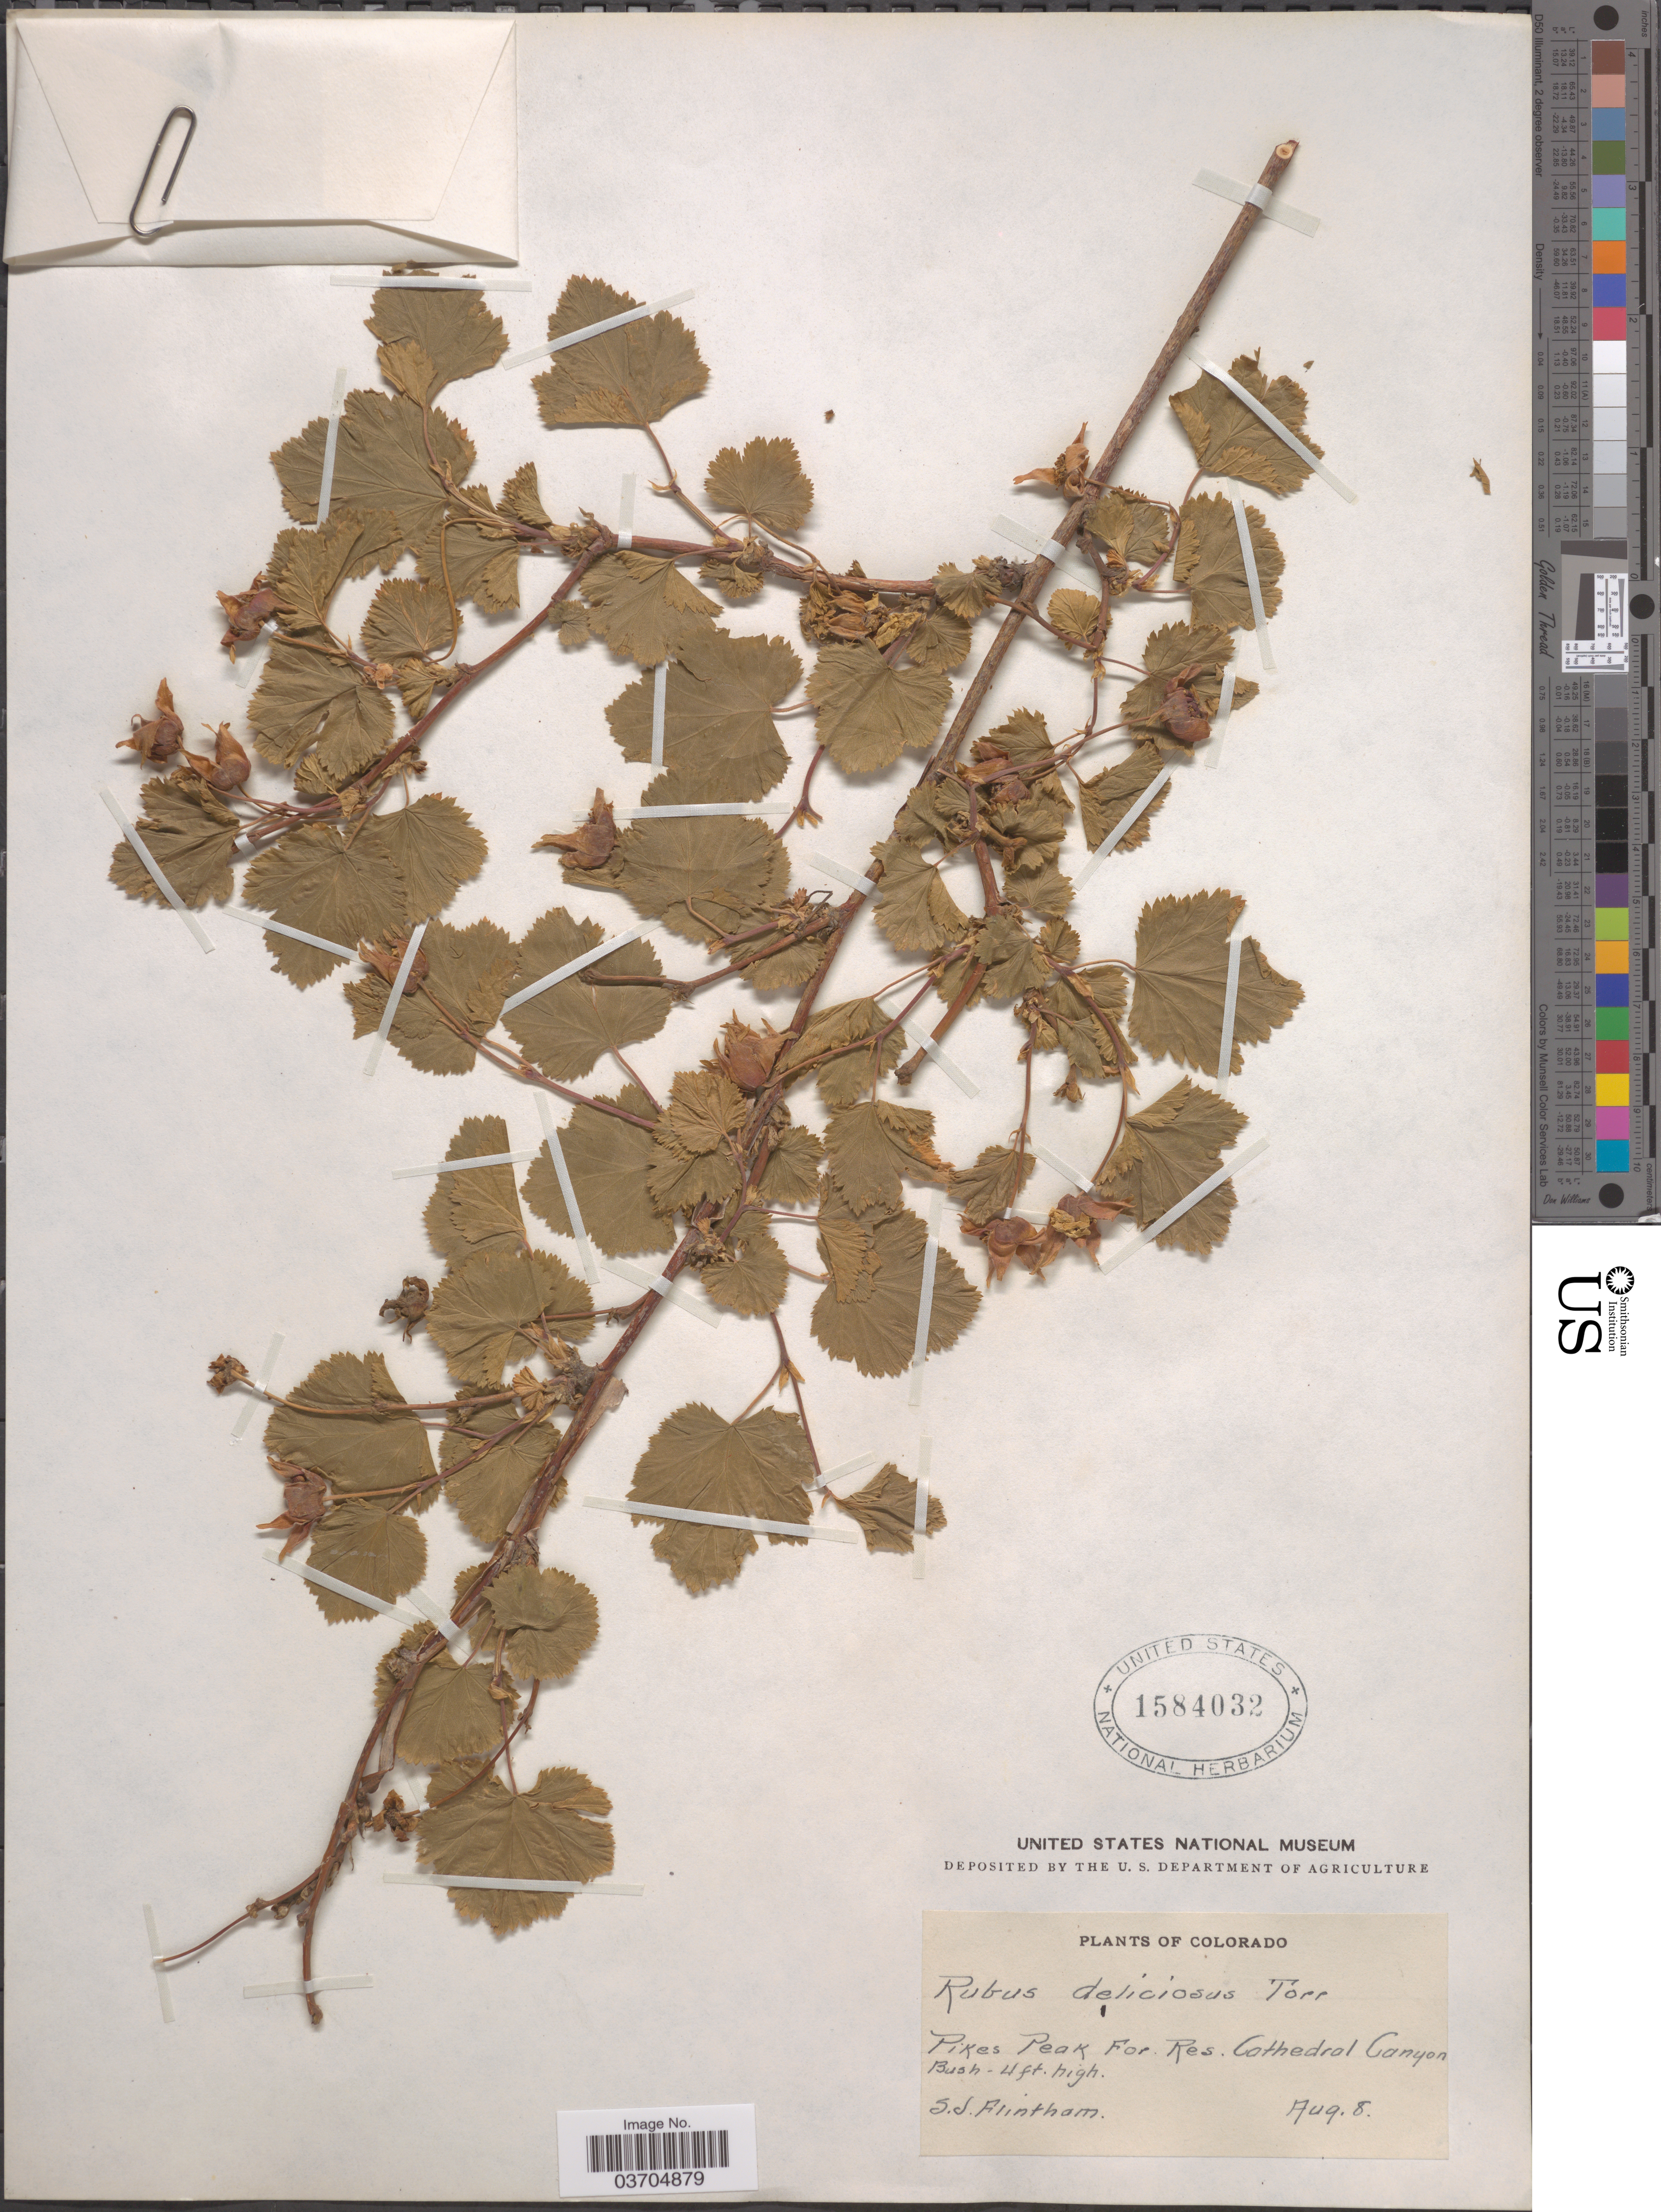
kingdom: Plantae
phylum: Tracheophyta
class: Magnoliopsida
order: Rosales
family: Rosaceae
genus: Rubus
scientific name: Rubus deliciosus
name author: Torr.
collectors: S. Flintham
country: United States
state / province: Colorado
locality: Pike Peak For. Res. Cathedral Canyon.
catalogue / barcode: US 1584032